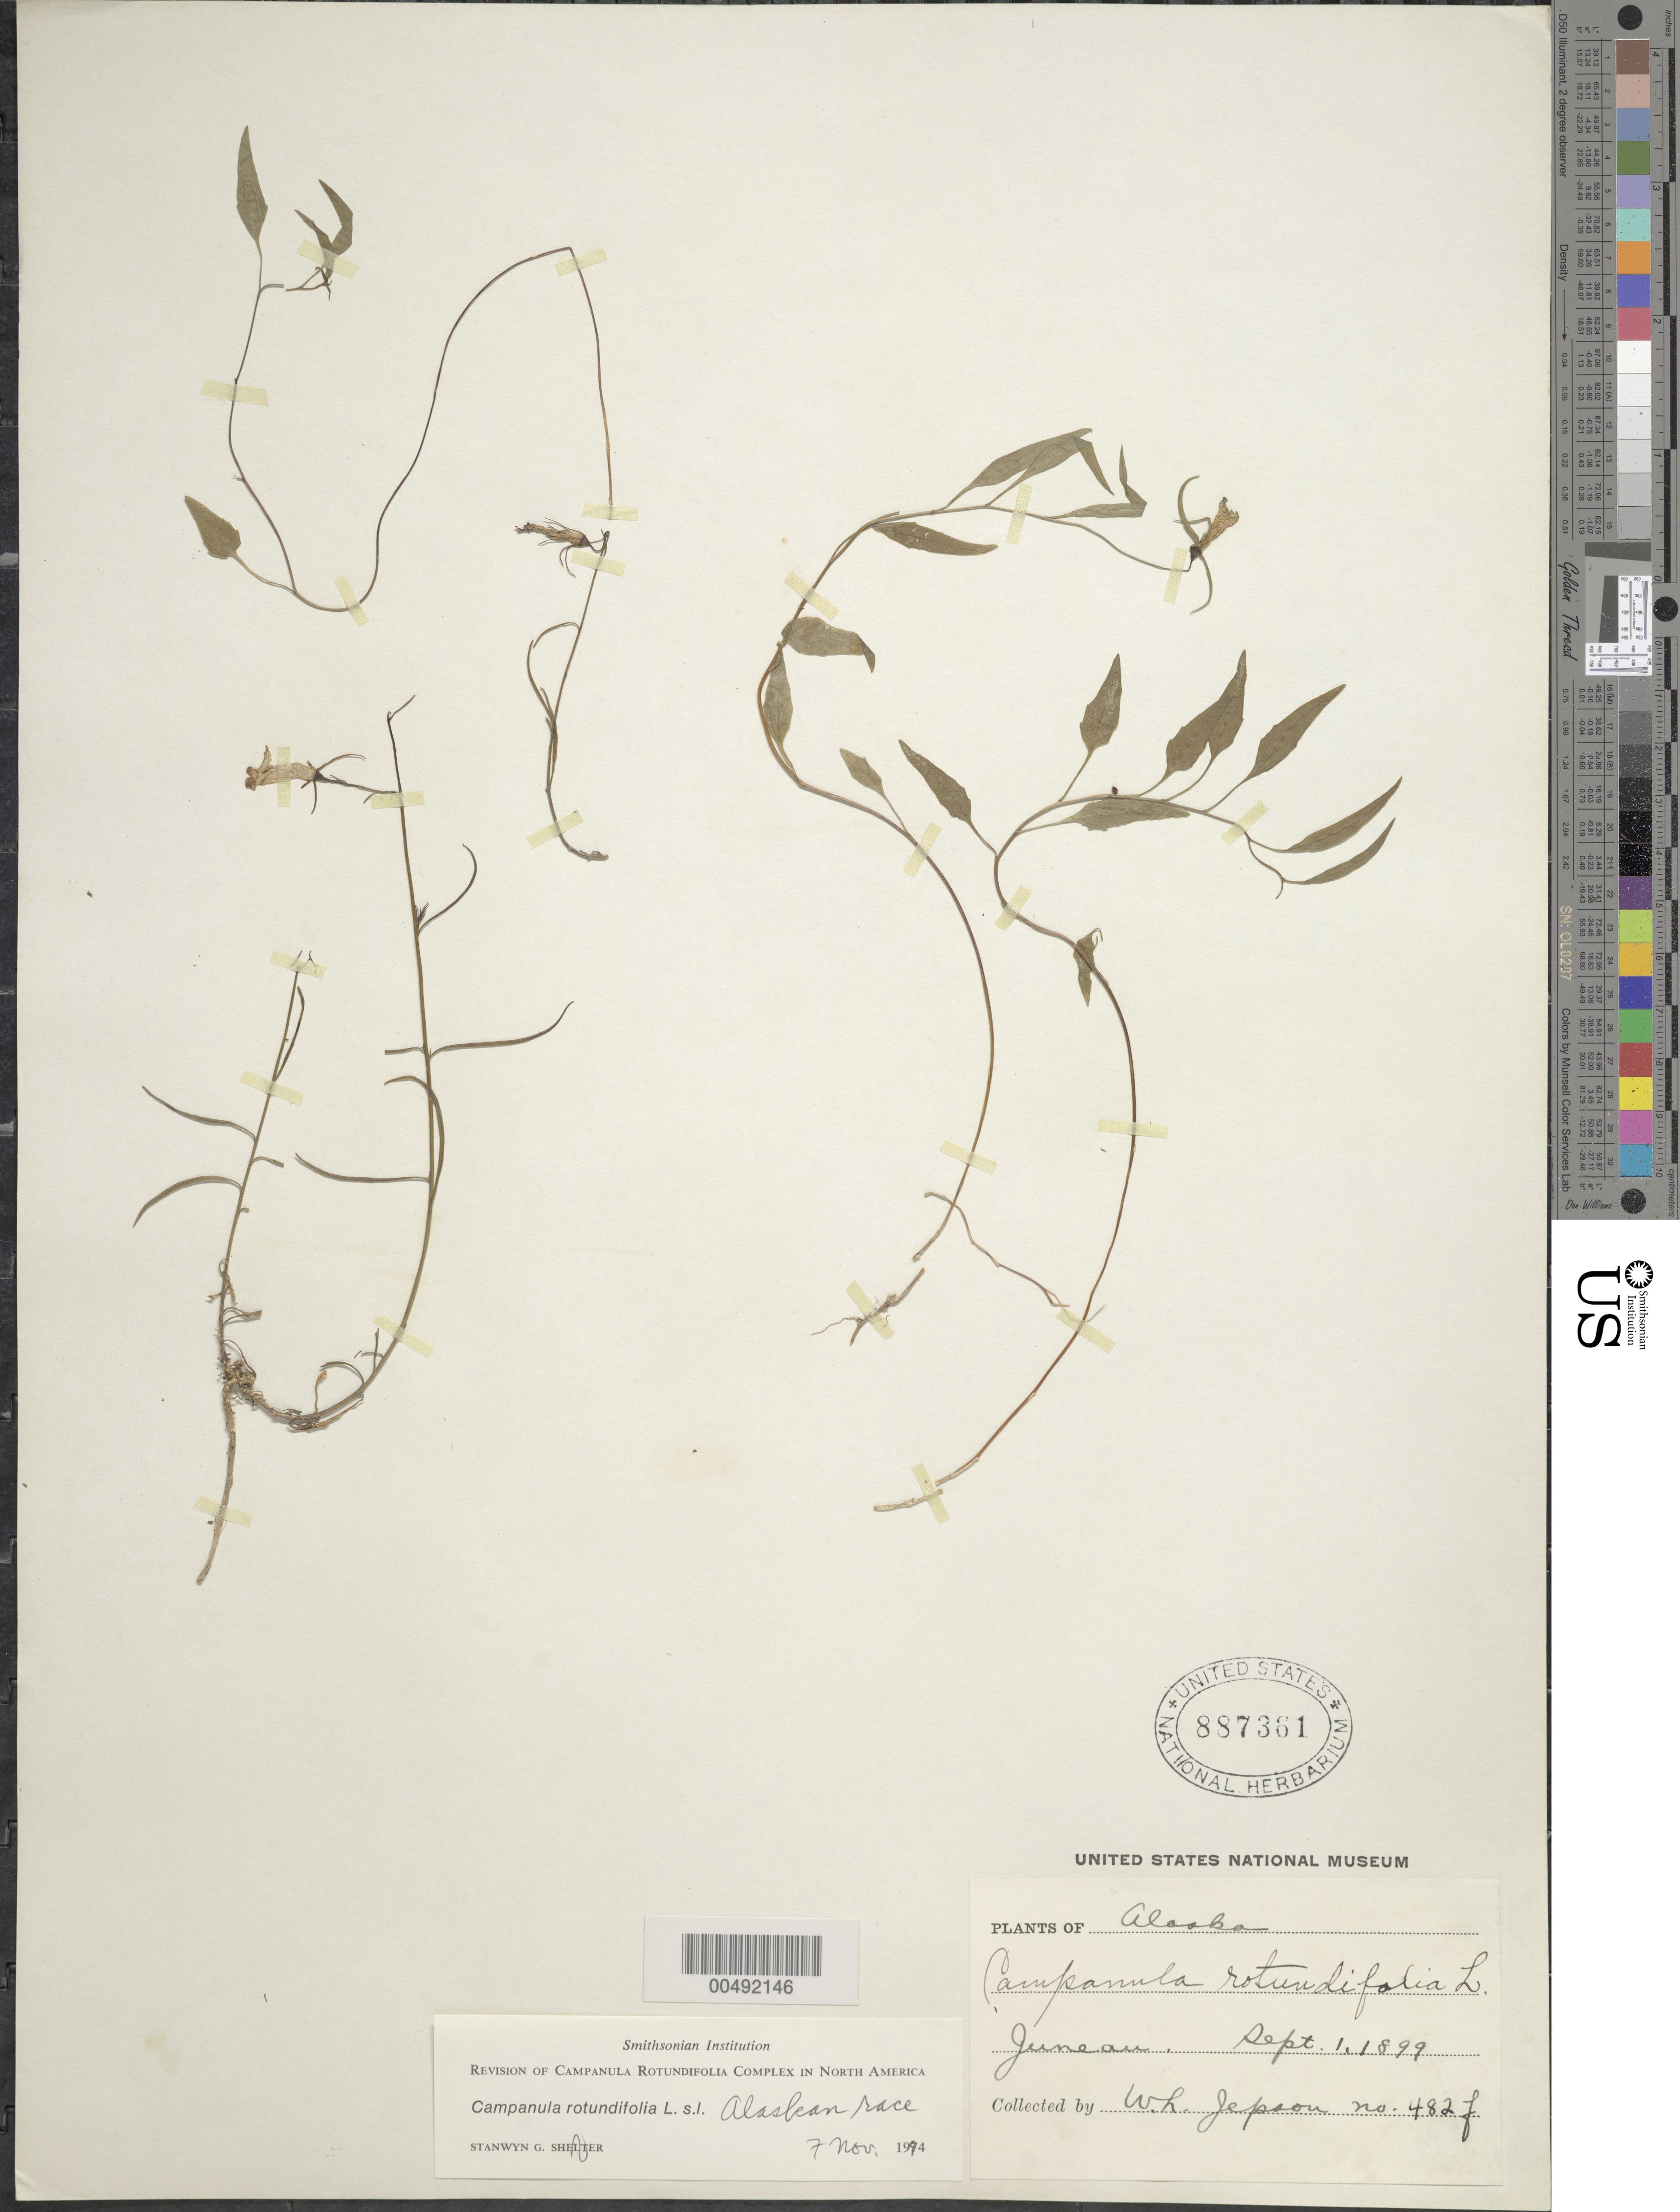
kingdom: Plantae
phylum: Tracheophyta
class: Magnoliopsida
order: Asterales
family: Campanulaceae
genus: Campanula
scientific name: Campanula rotundifolia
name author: L.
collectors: W. L. Jepson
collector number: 482f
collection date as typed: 01 Sep 1899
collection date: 1899-09-01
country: United States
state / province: Alaska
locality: Juneau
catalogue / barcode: US 887361